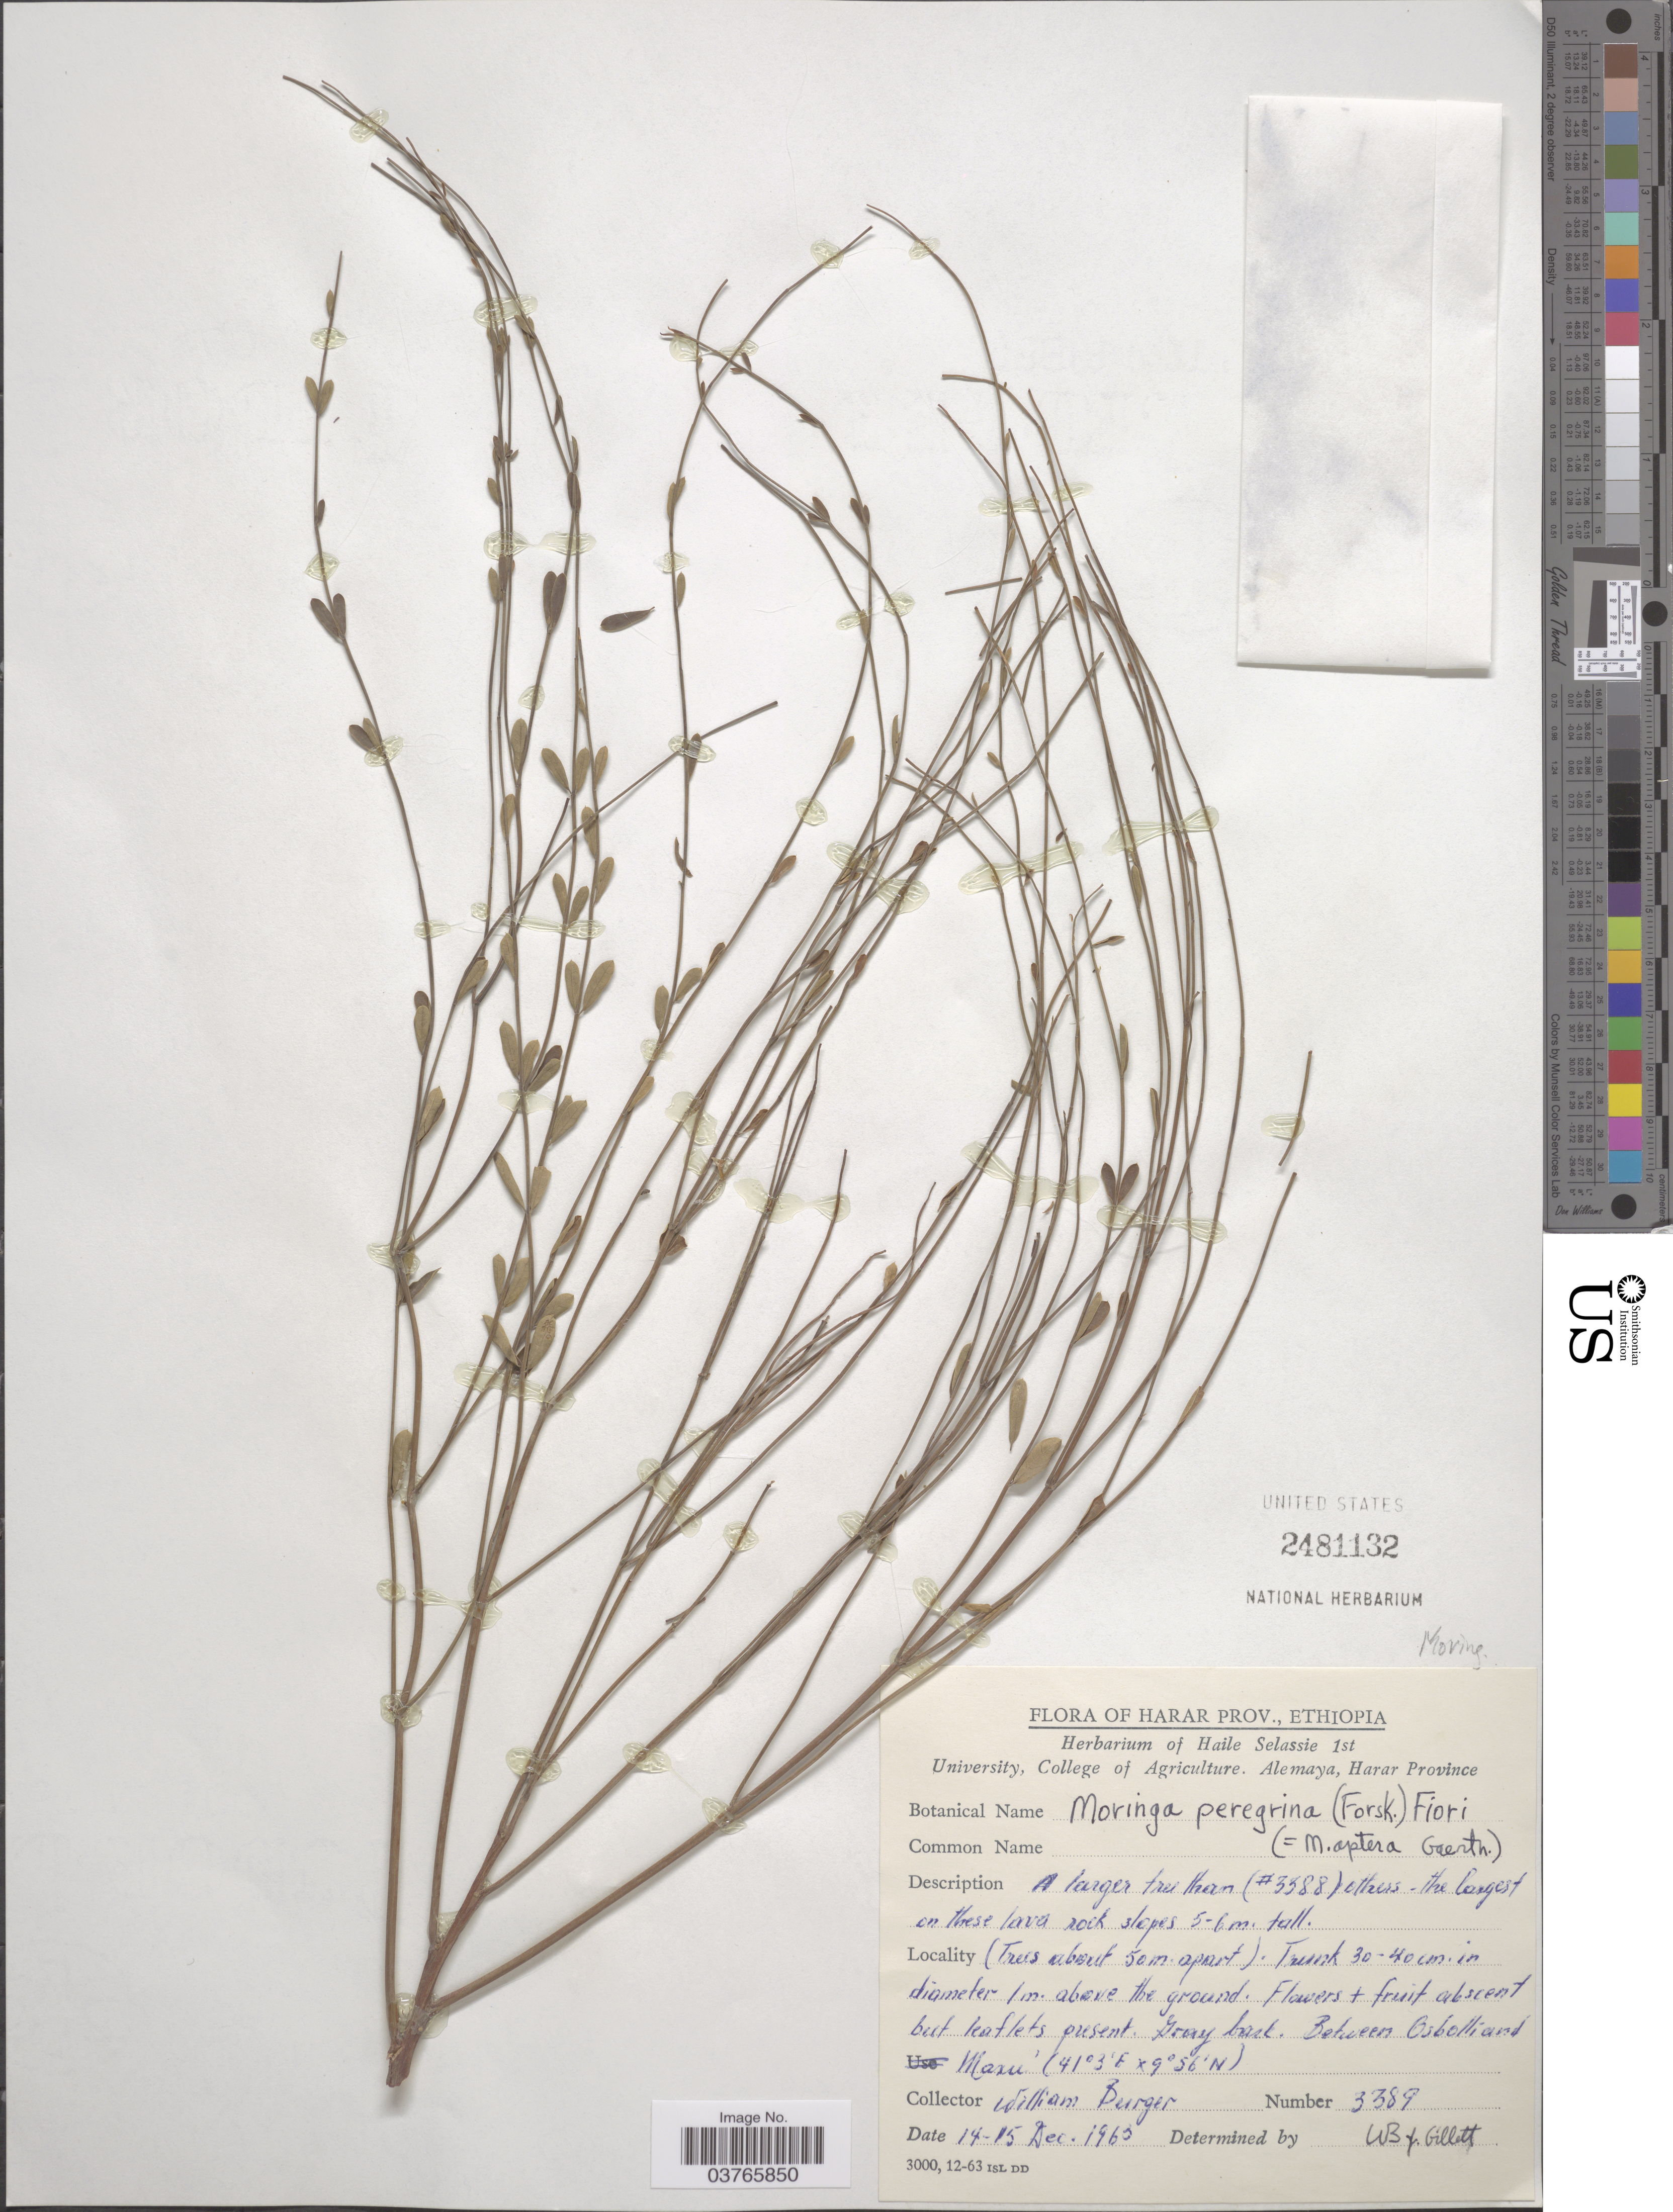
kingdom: Plantae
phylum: Tracheophyta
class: Magnoliopsida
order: Brassicales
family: Moringaceae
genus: Moringa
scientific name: Moringa aptera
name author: Gaertn.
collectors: W. Burger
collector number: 3389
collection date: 1963-12-14/1963-12-15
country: Ethiopia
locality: Harar Prov. Alemaya. Between Osbolli and Maxu' [interpreted].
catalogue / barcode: US 2481132